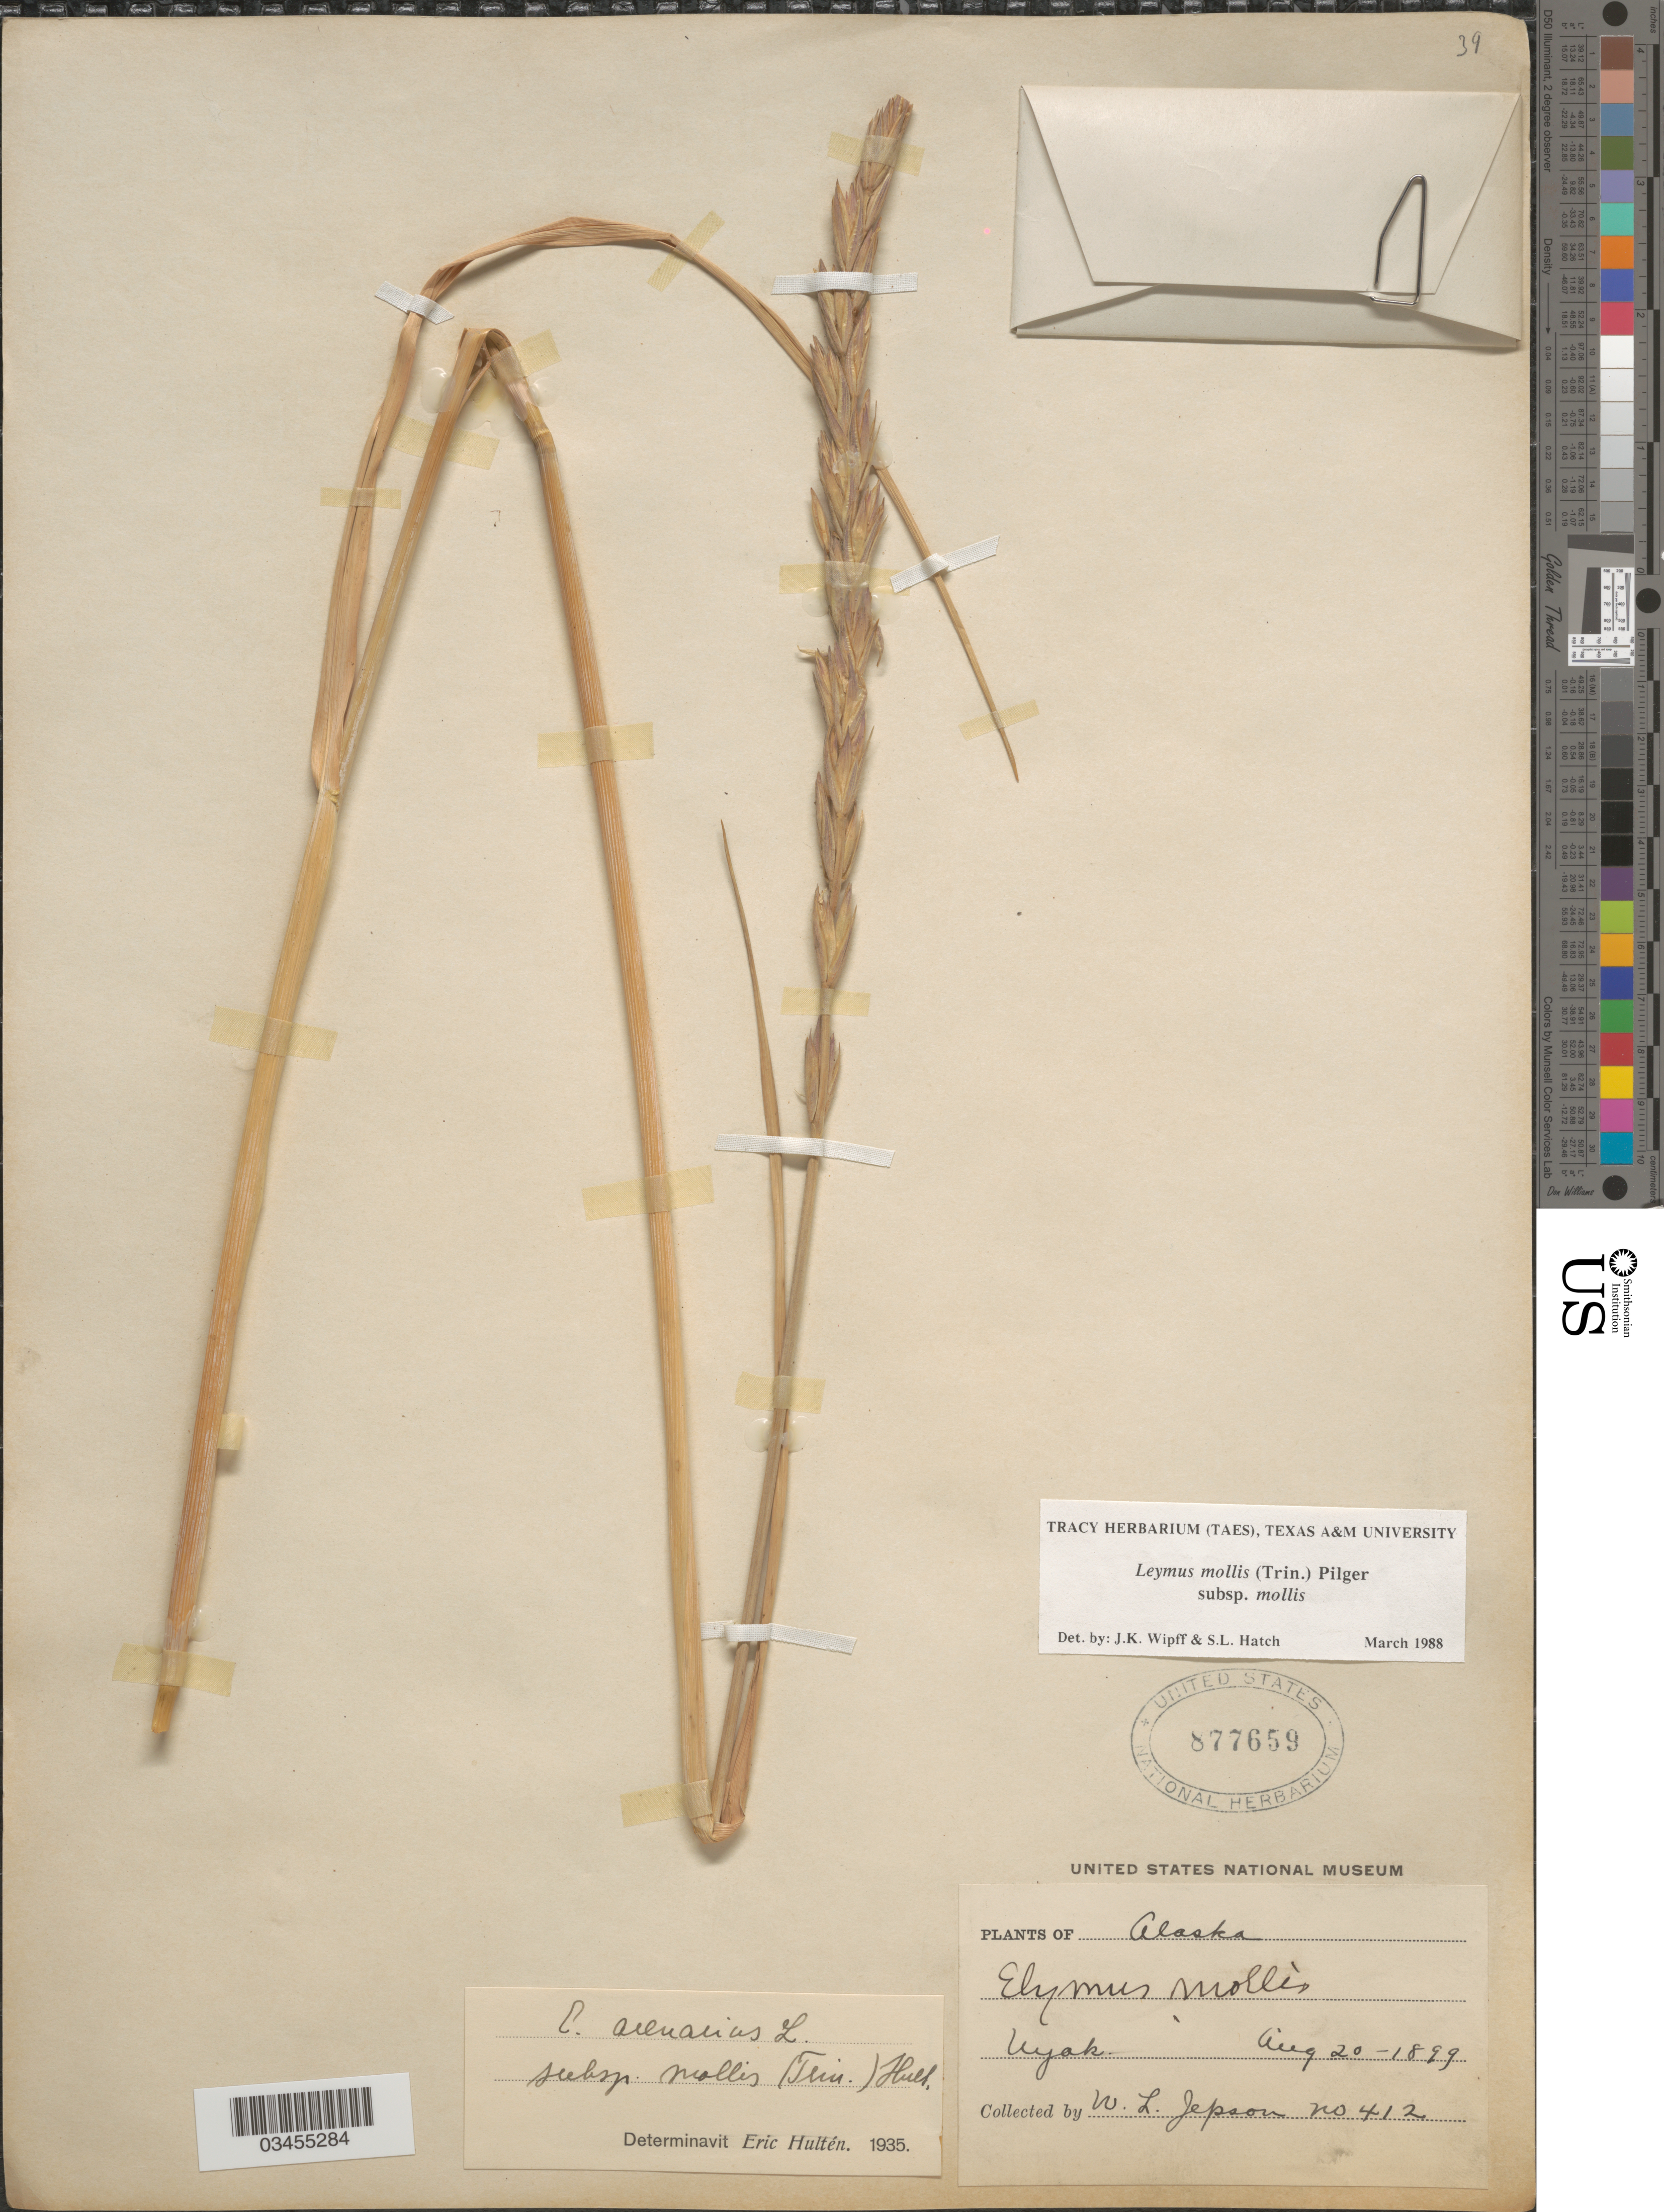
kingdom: Plantae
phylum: Tracheophyta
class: Liliopsida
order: Poales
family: Poaceae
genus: Leymus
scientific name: Leymus mollis subsp. mollis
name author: (Trin.) Pilg.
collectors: W. L. Jepson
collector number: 412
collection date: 1899-08-20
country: United States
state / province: Alaska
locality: Uyak.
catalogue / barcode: US 877659